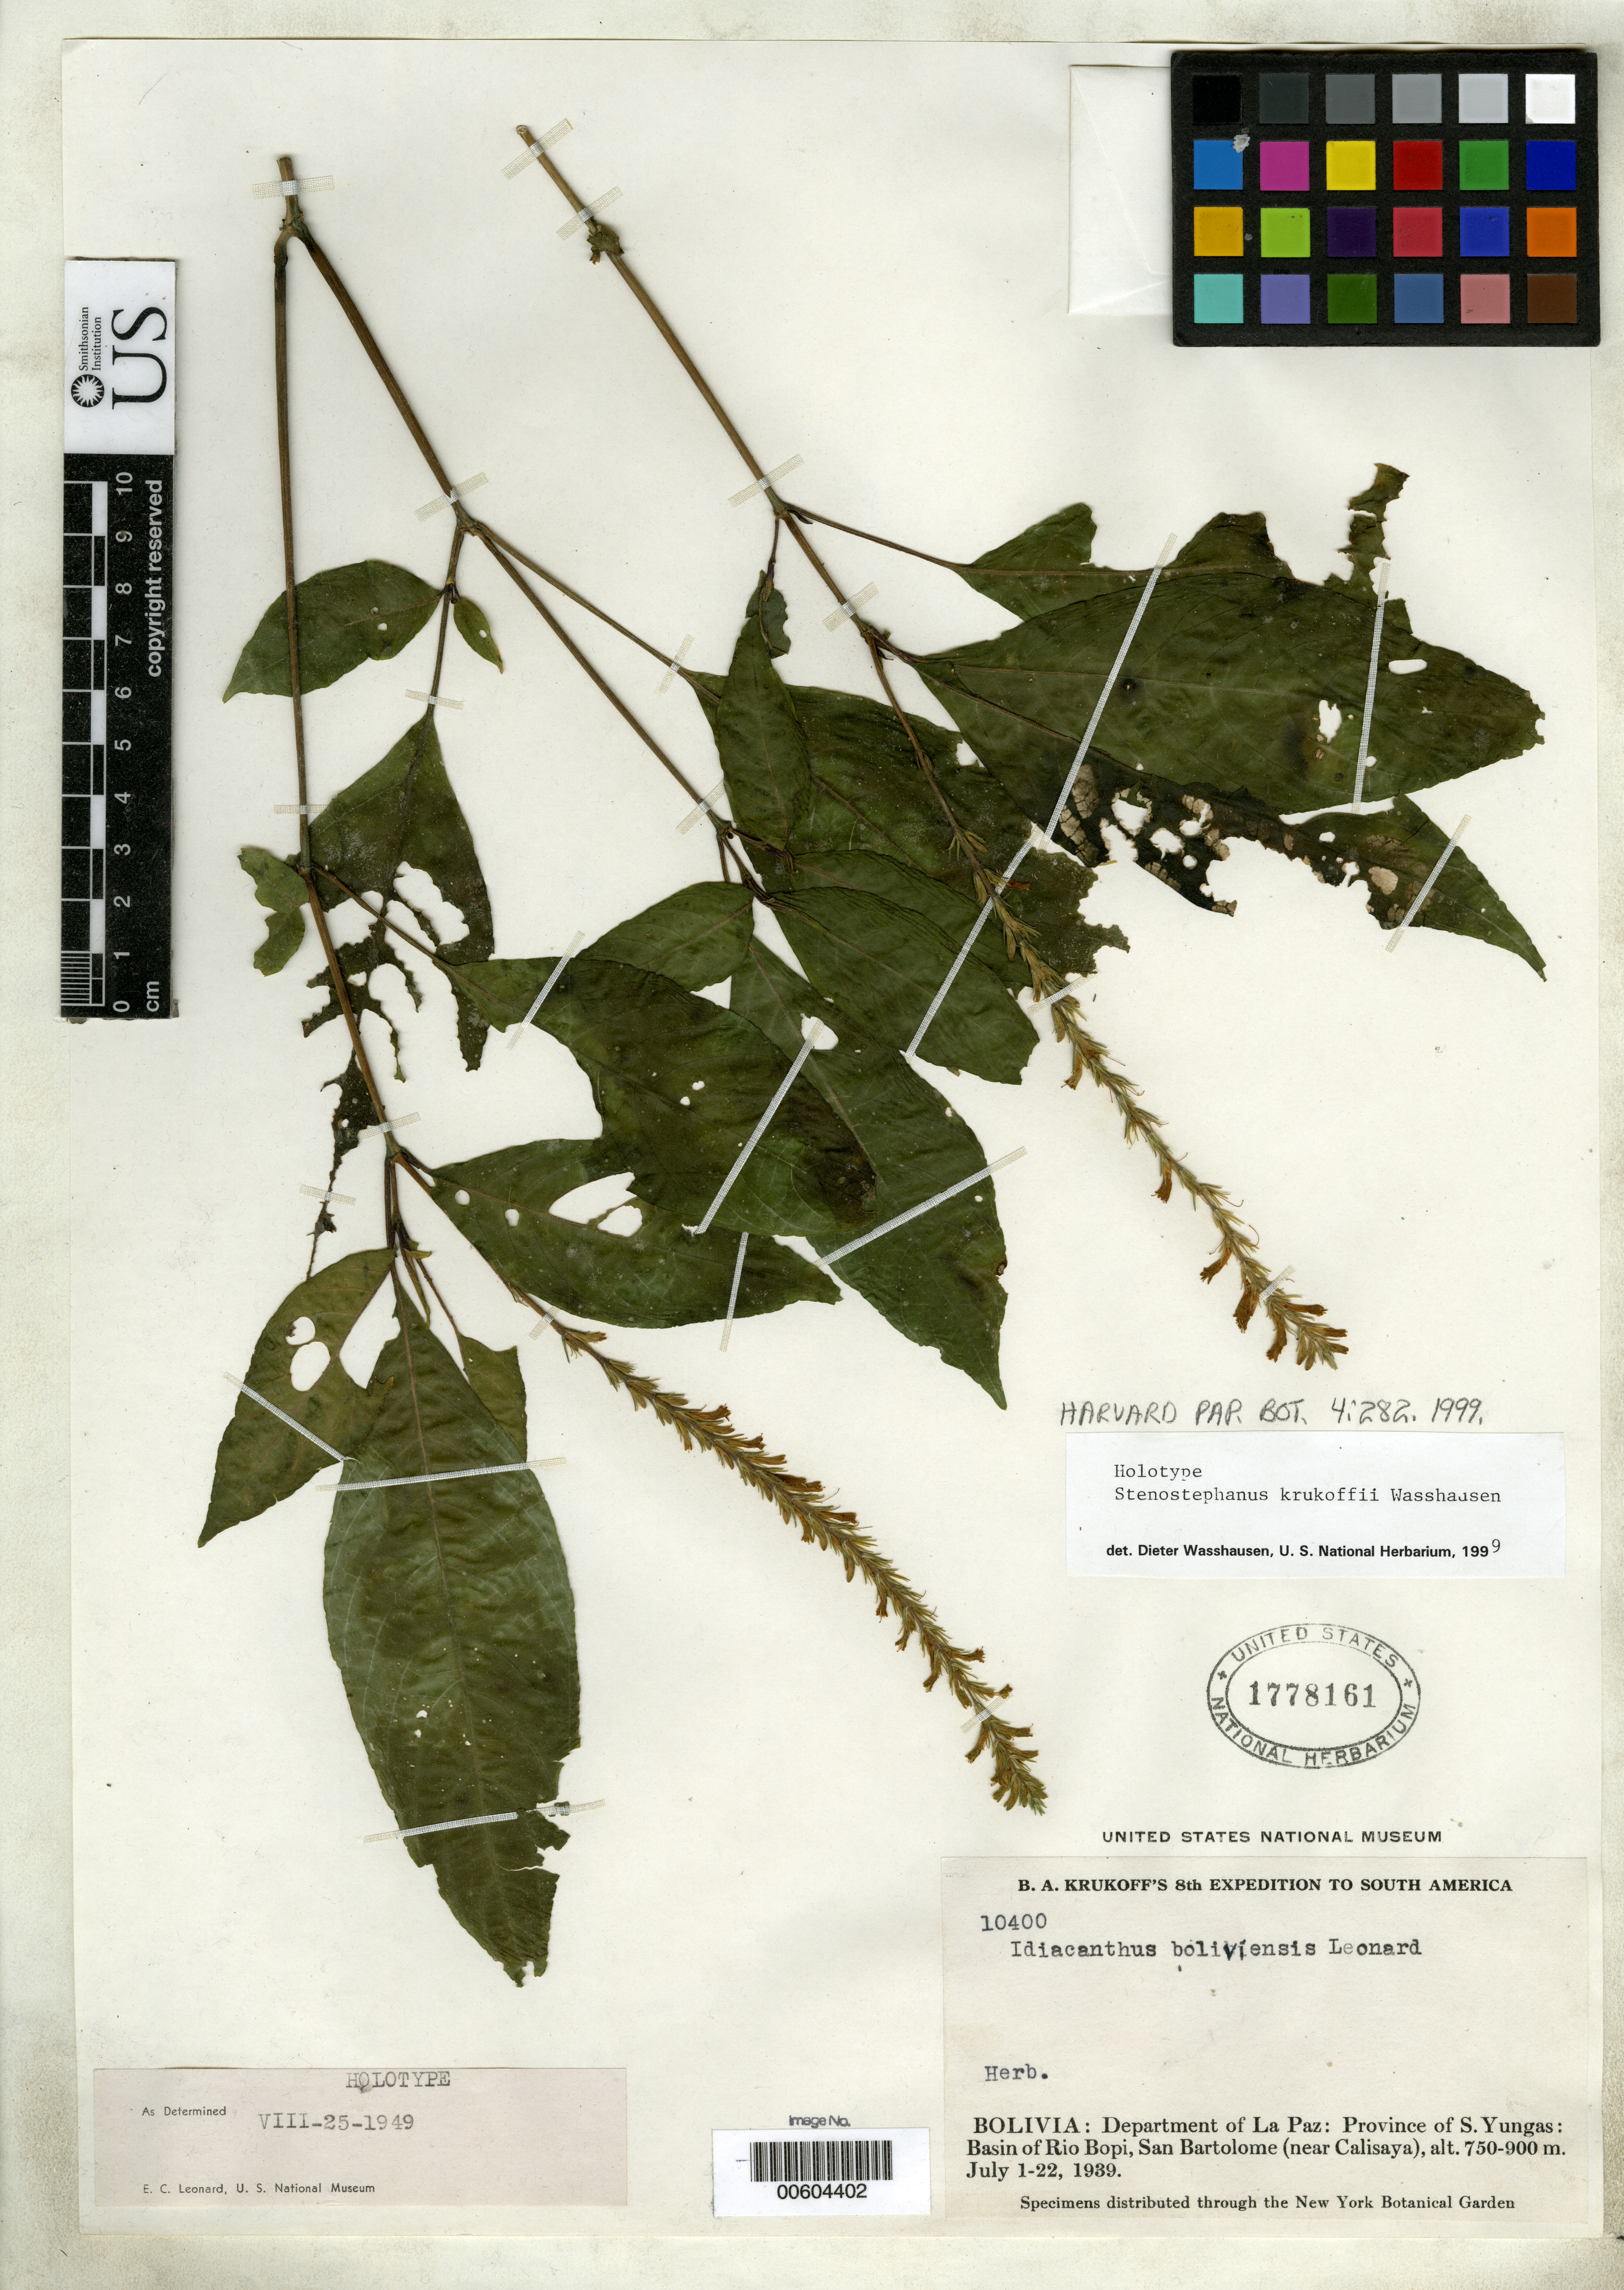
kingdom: Plantae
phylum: Tracheophyta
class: Magnoliopsida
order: Lamiales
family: Acanthaceae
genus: Stenostephanus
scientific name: Stenostephanus krukoffii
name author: Wassh.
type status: Holotype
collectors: B. A. Krukoff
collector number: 10400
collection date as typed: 01 Jul 1939 to 22 Jul 1939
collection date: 1939-07-01/1939-07-22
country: Bolivia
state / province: La Paz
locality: Yungas. Basin of Rio Bopi, San Bartolome, near Calisaya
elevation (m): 750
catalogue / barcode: US 1778161